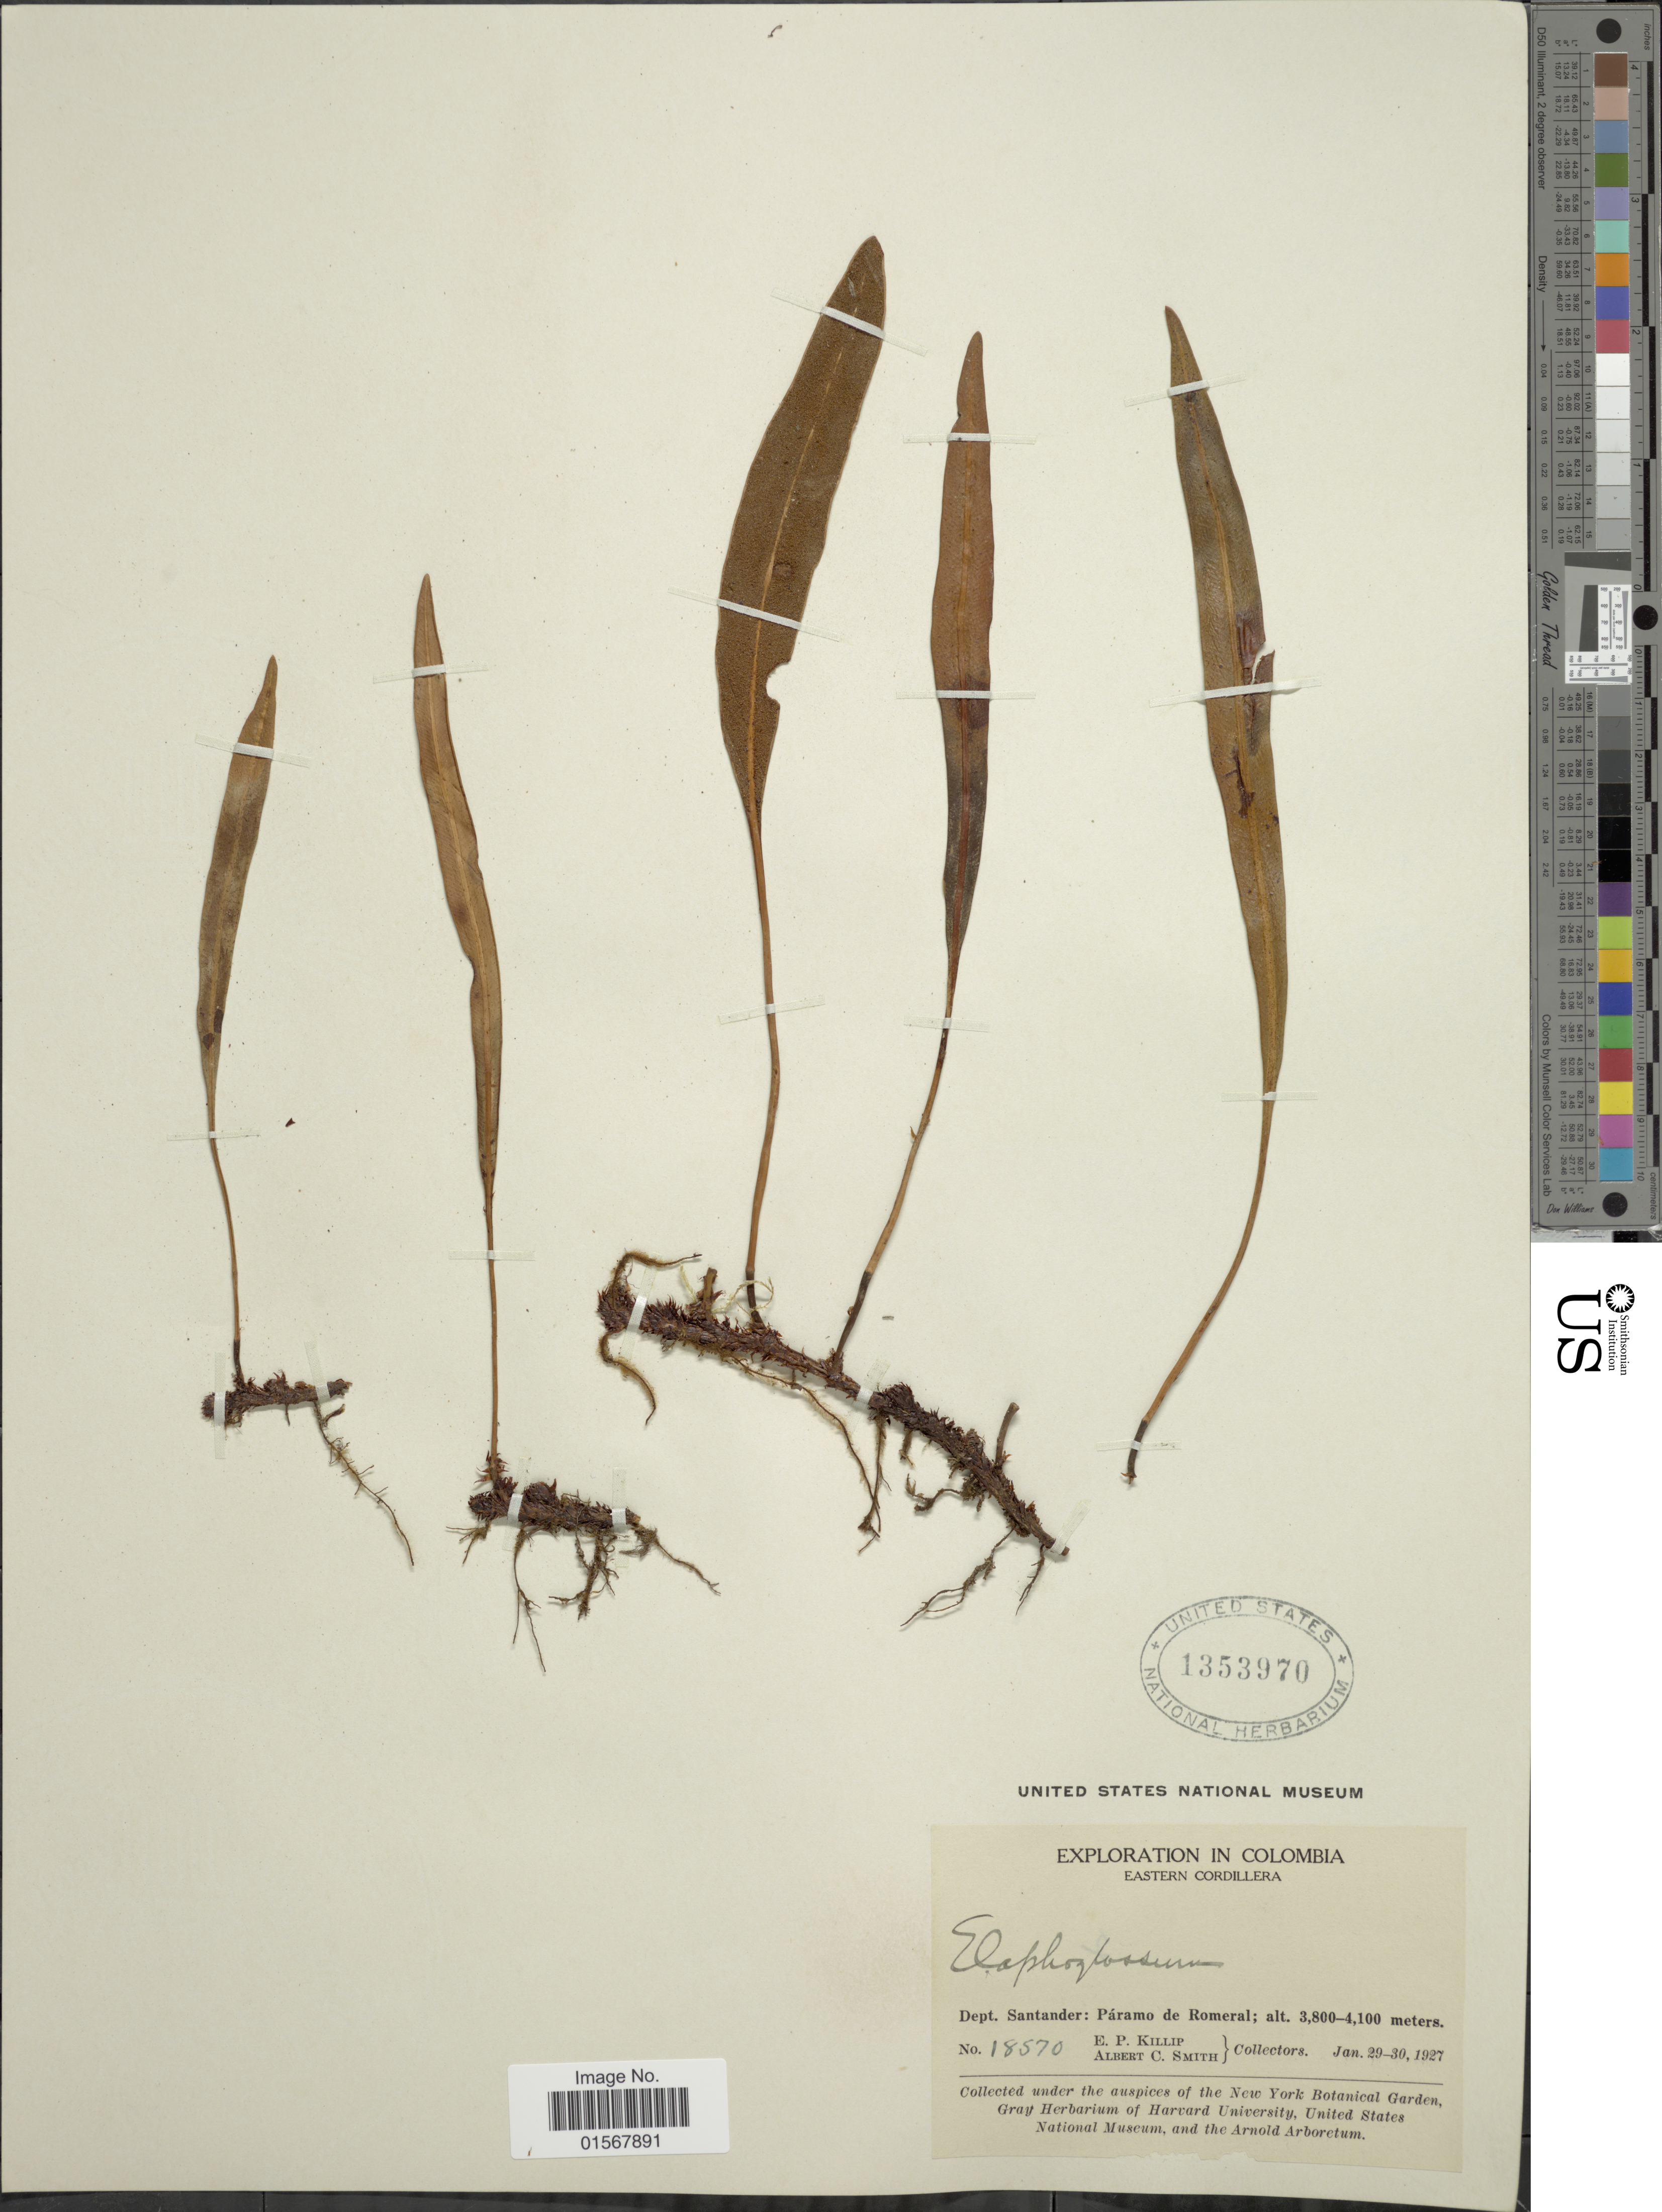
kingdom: Plantae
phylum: Tracheophyta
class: Polypodiopsida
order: Polypodiales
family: Dryopteridaceae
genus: Elaphoglossum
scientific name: Elaphoglossum sp.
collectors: E. P. Killip & A. C. Smith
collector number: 18570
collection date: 1927-01-29/1927-01-30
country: Colombia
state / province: Santander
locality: Eastern Cordillera, Dept. Santander: Paramo de Romeral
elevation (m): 3800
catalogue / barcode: US 1353970